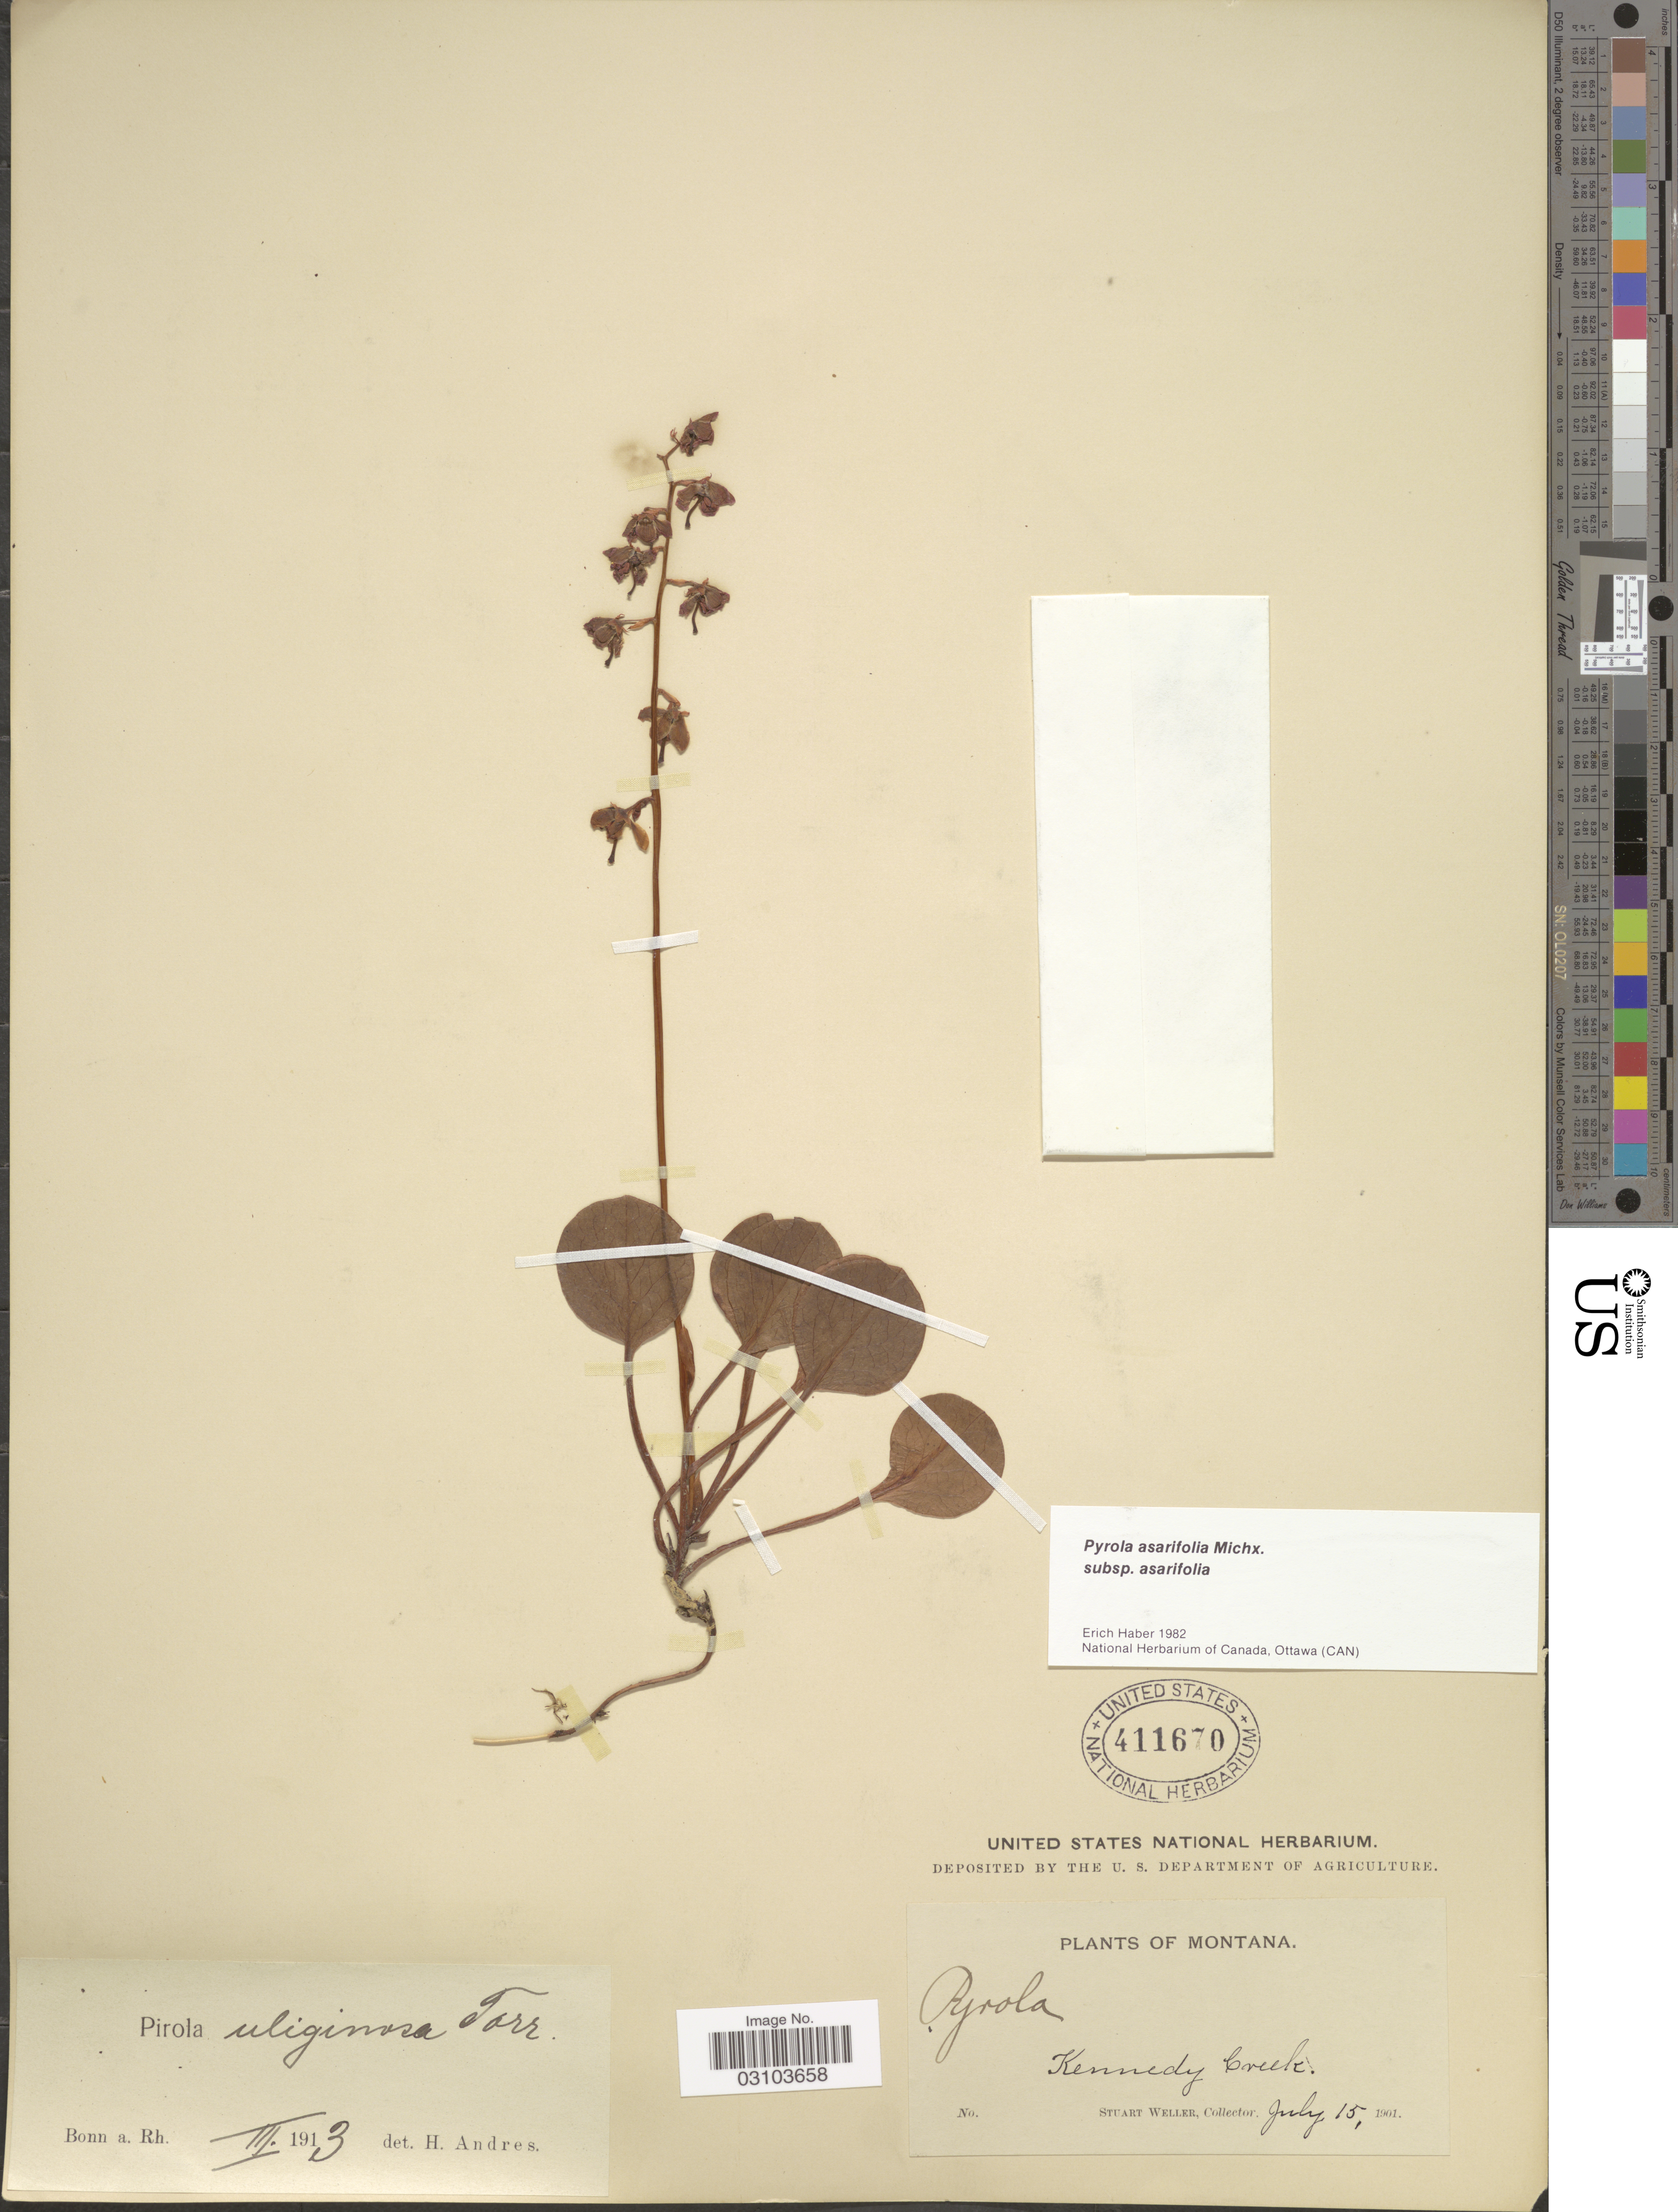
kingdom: Plantae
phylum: Tracheophyta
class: Magnoliopsida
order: Ericales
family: Ericaceae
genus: Pyrola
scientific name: Pyrola asarifolia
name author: Michx.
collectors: S. Weller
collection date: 1901-07-15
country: United States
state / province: Montana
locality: Kennedy Creek.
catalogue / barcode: US 411670